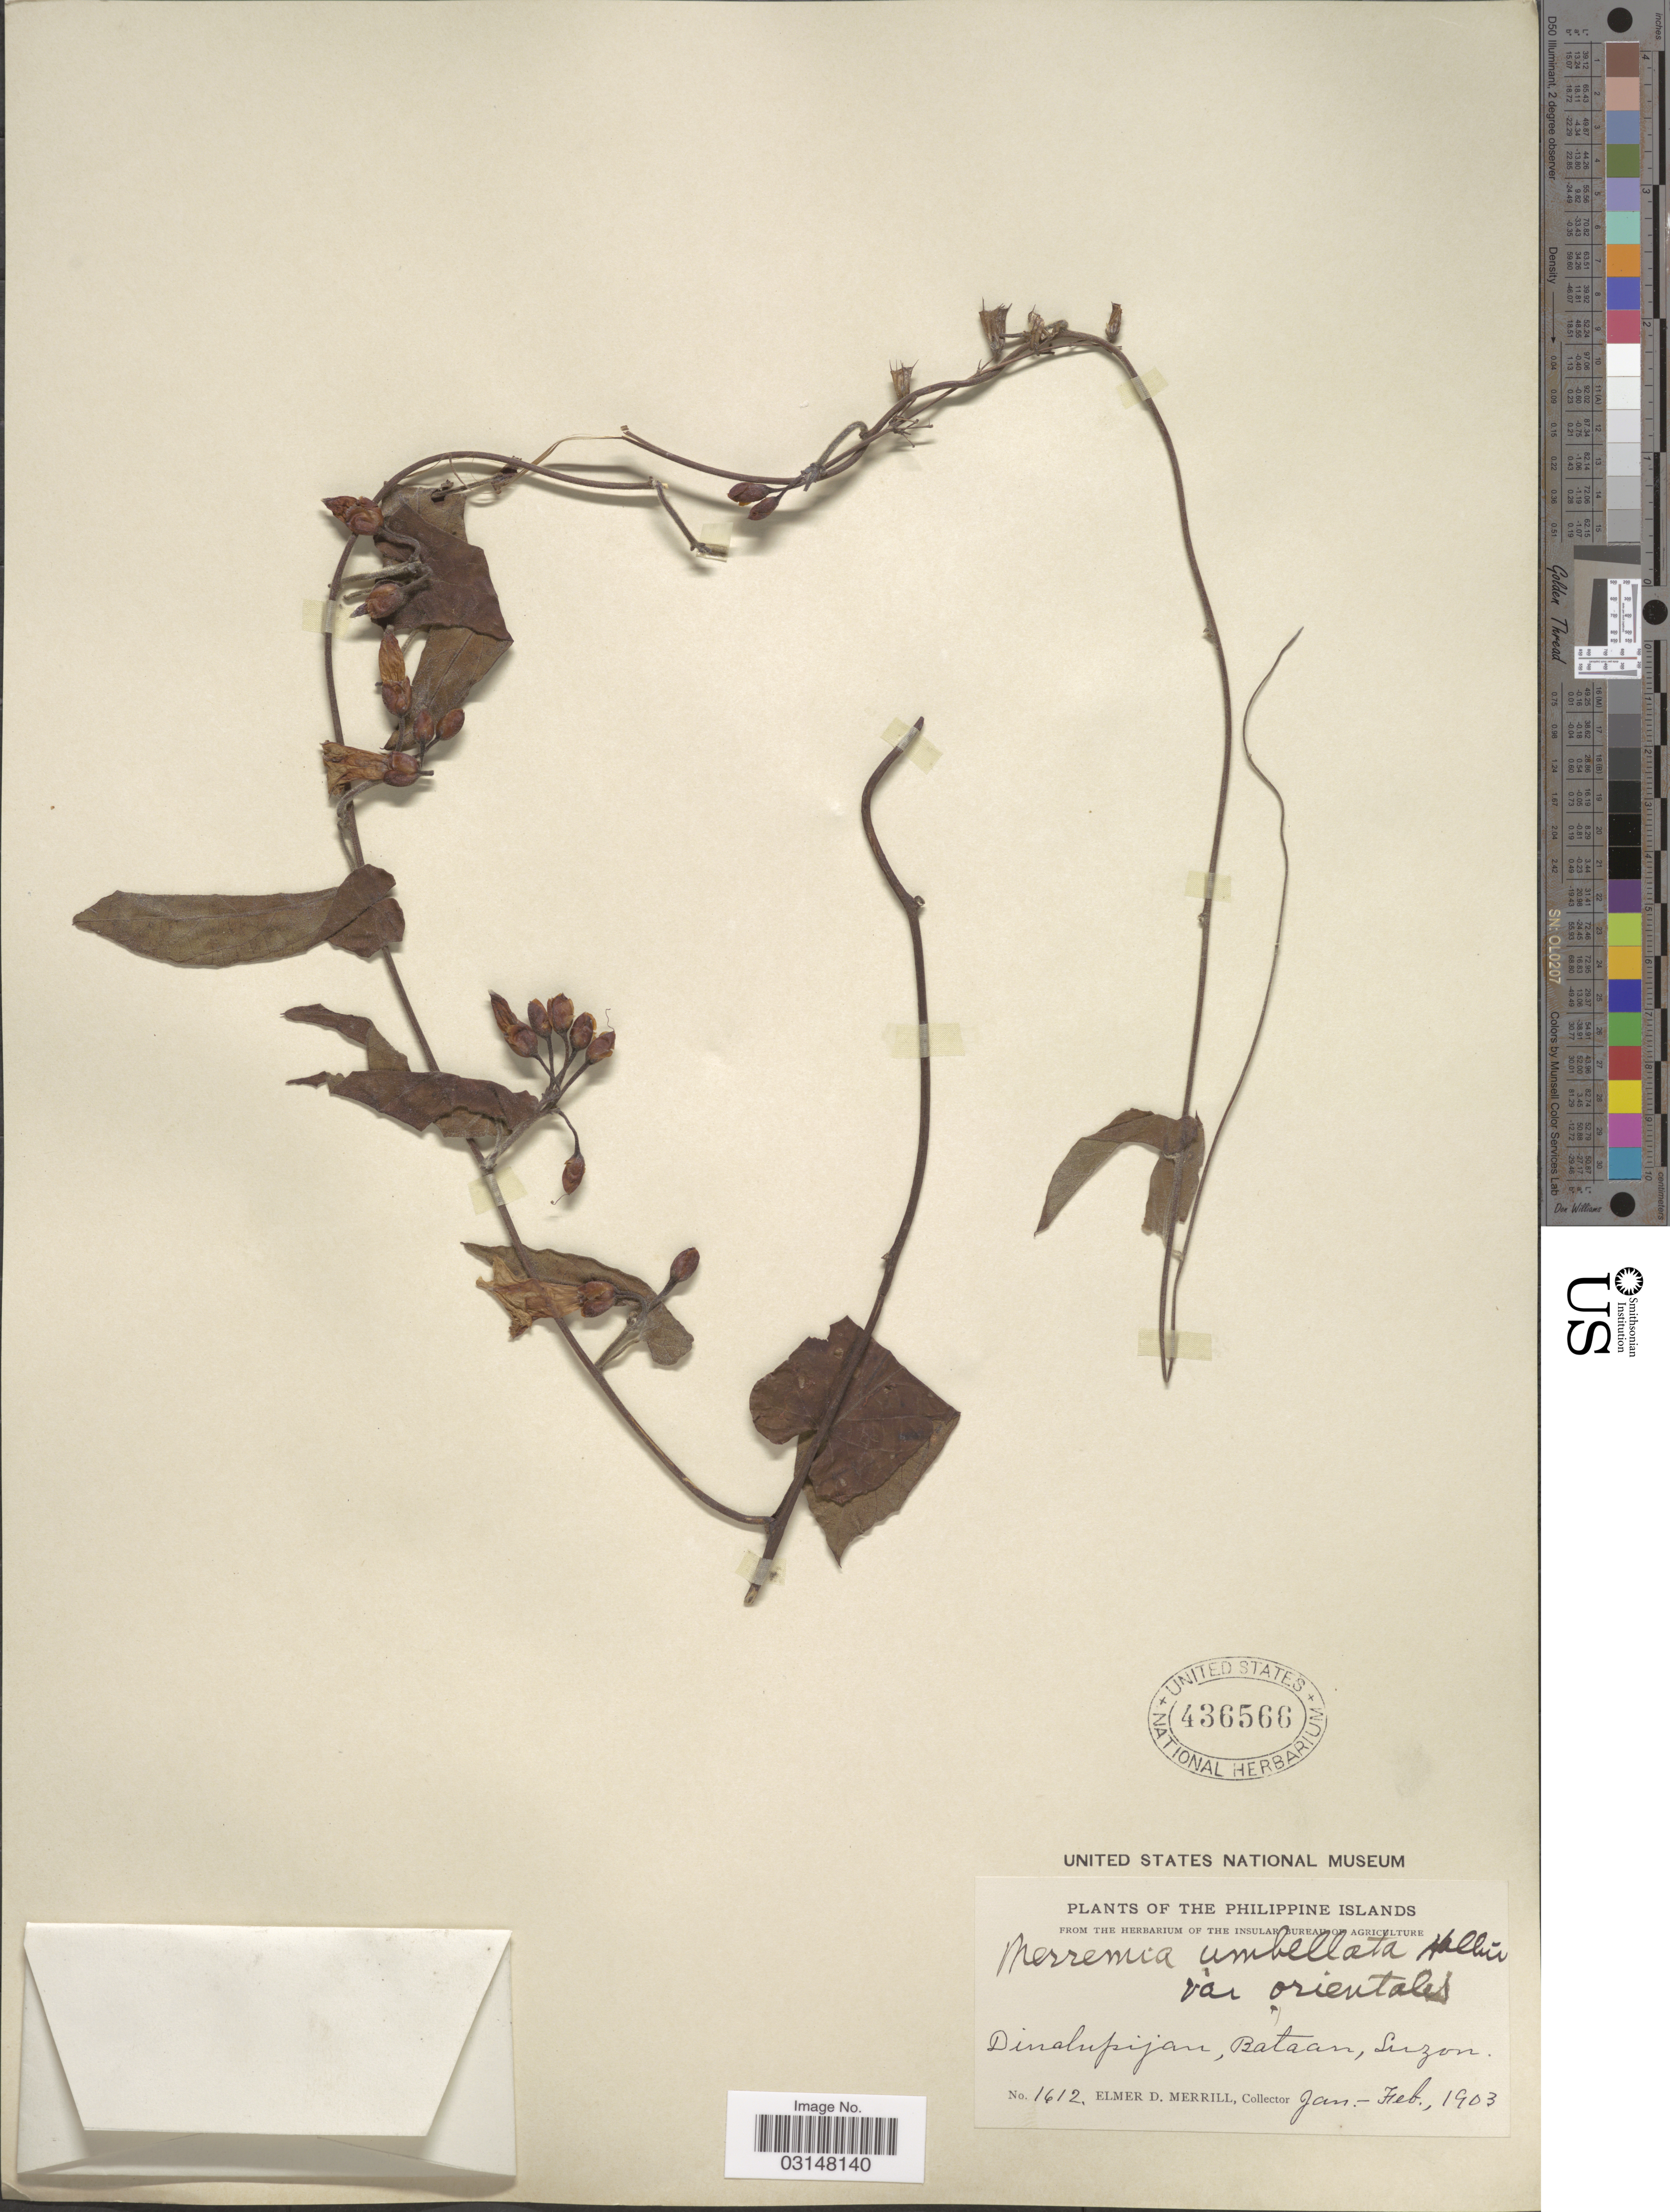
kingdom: Plantae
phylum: Tracheophyta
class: Magnoliopsida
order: Solanales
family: Convolvulaceae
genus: Camonea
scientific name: Camonea pilosa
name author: (Houtt.) A. R. Simões & Staples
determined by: Strong, Mark T., (BOT), Smithsonian Institution - National Museum of Natural History (UNITED STATES)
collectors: E. D. Merrill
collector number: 1612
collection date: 1903-01/1903-02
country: Philippines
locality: Dinalupijan, Bataan, Luzon.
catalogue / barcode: US 436566